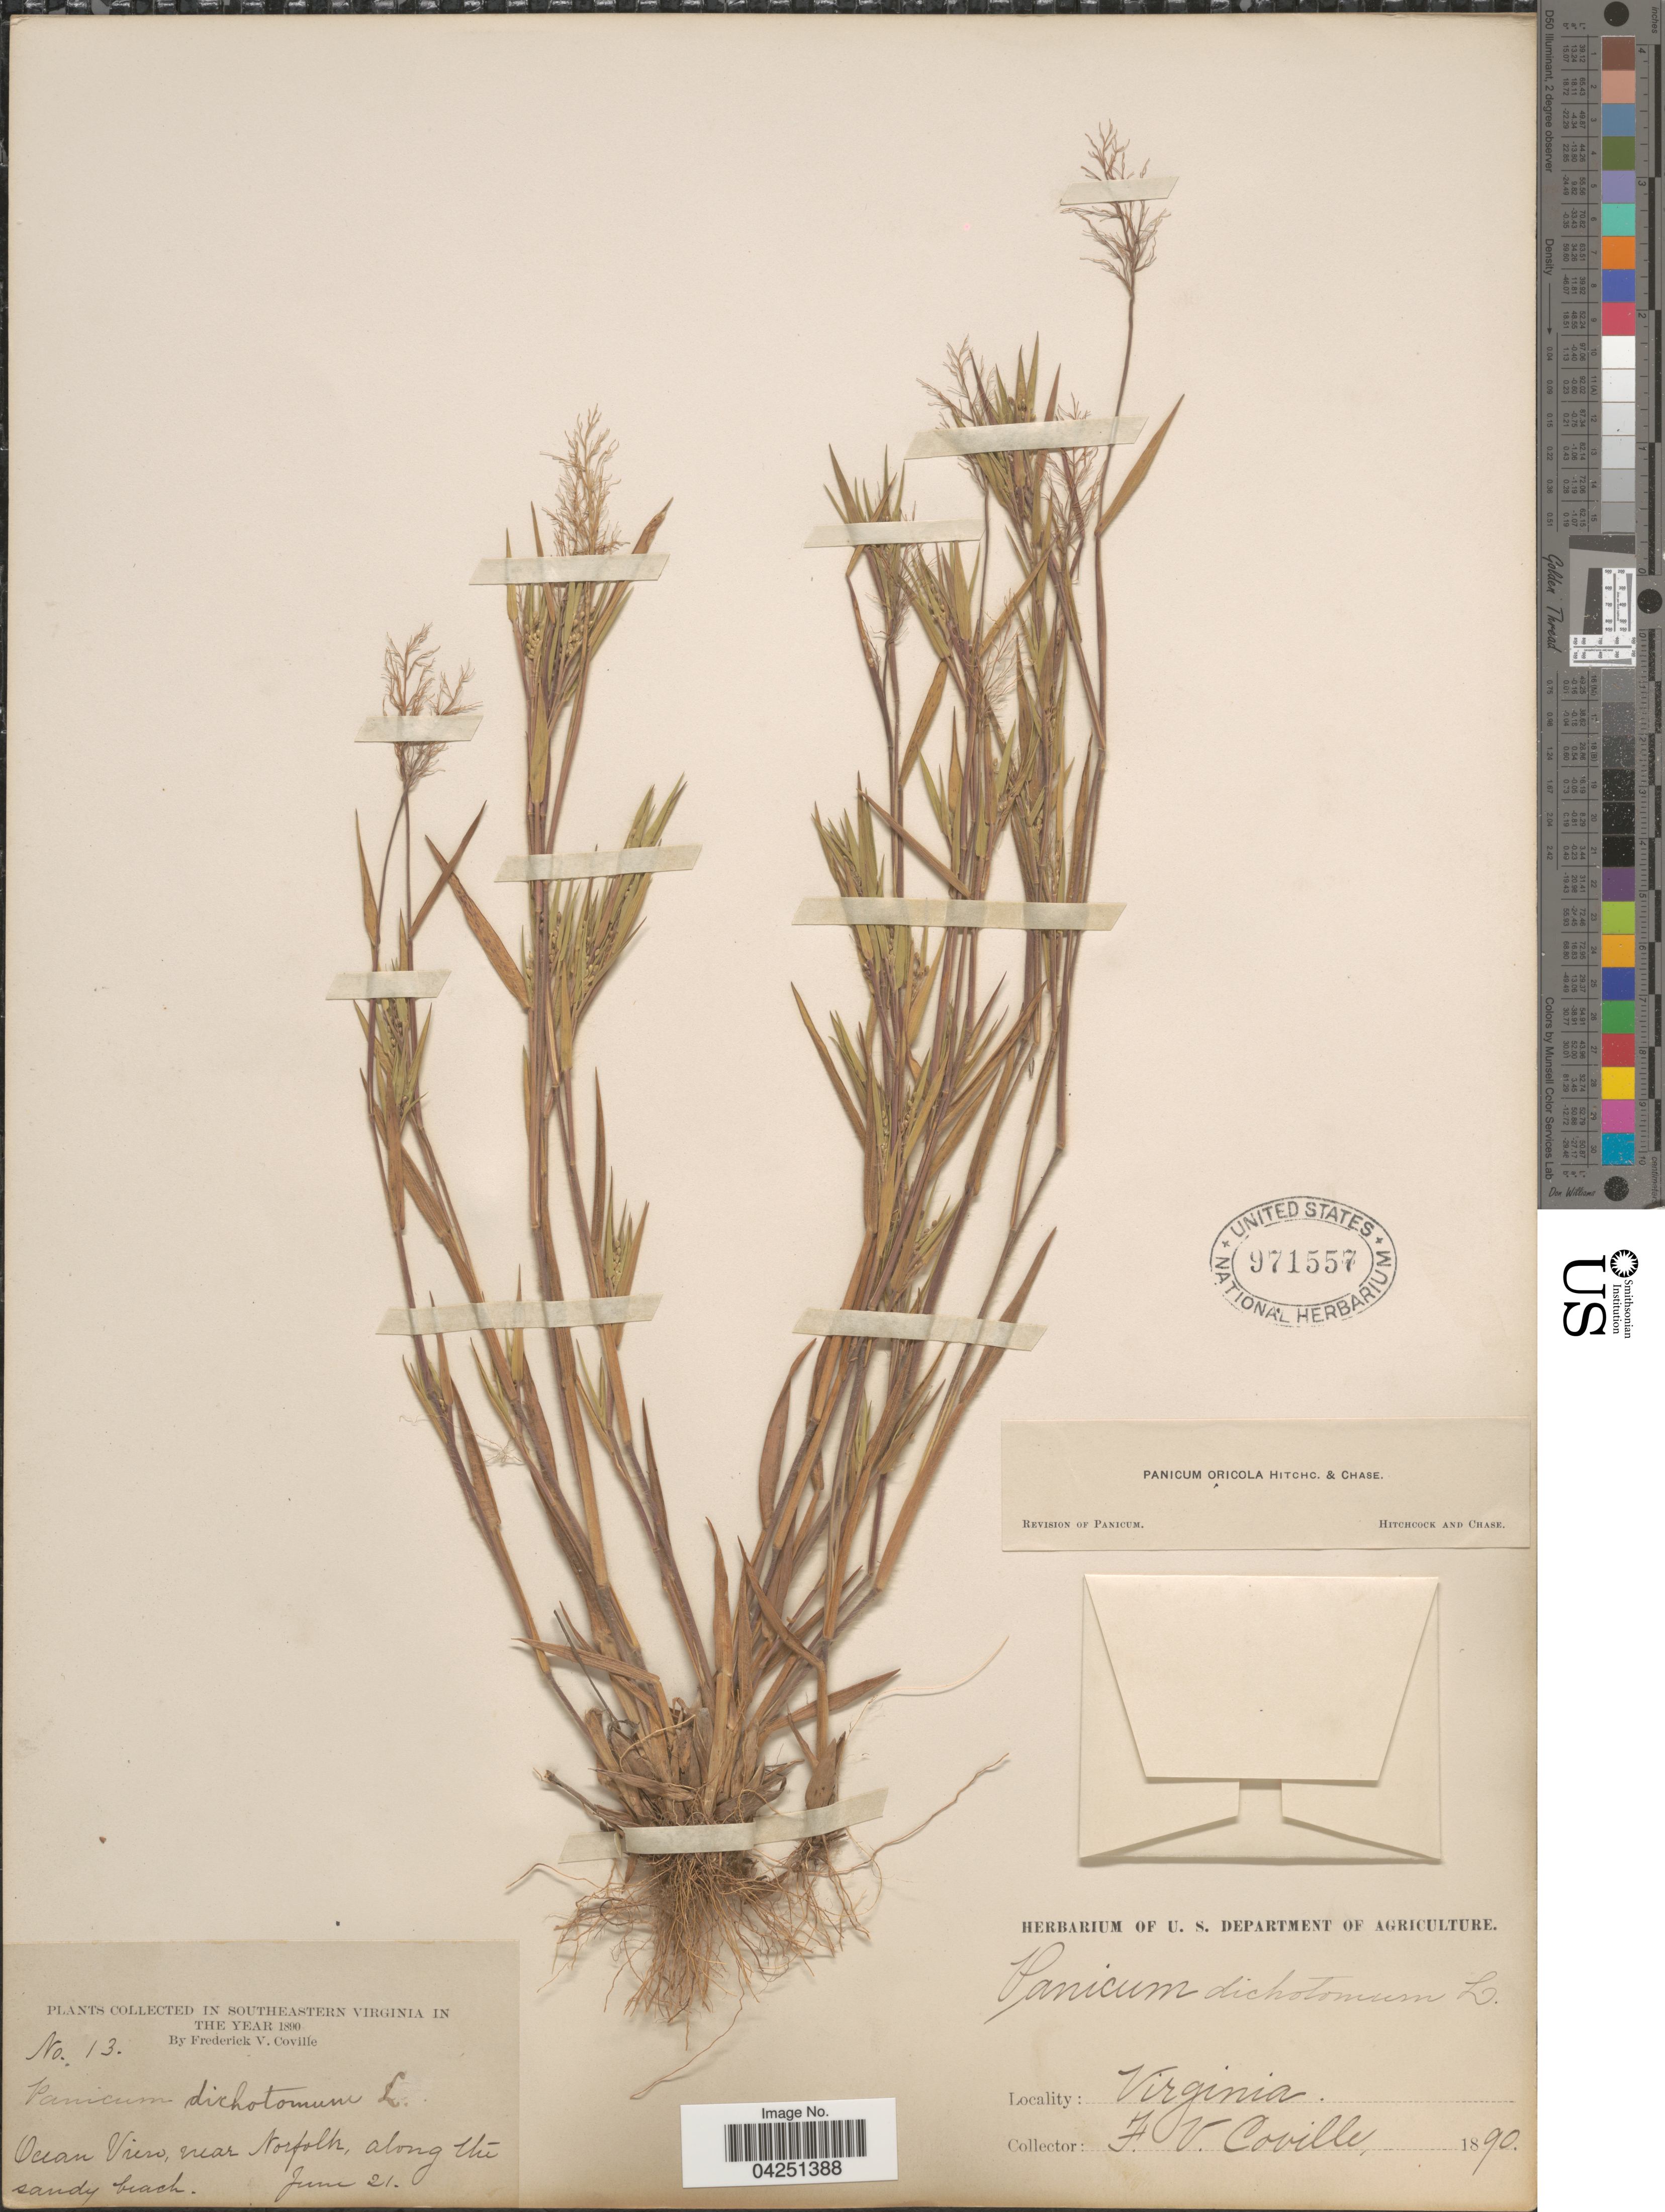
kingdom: Plantae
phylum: Tracheophyta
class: Liliopsida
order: Poales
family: Poaceae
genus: Dichanthelium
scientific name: Dichanthelium acuminatum var. acuminatum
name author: (Sw.) Gould & C.A. Clark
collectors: F. V. Coville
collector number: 13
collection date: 1890-06-21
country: United States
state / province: Virginia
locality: In southeastern Virginia. Ocean View, near Norfolk, along the sandy beach.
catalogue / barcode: US 971557